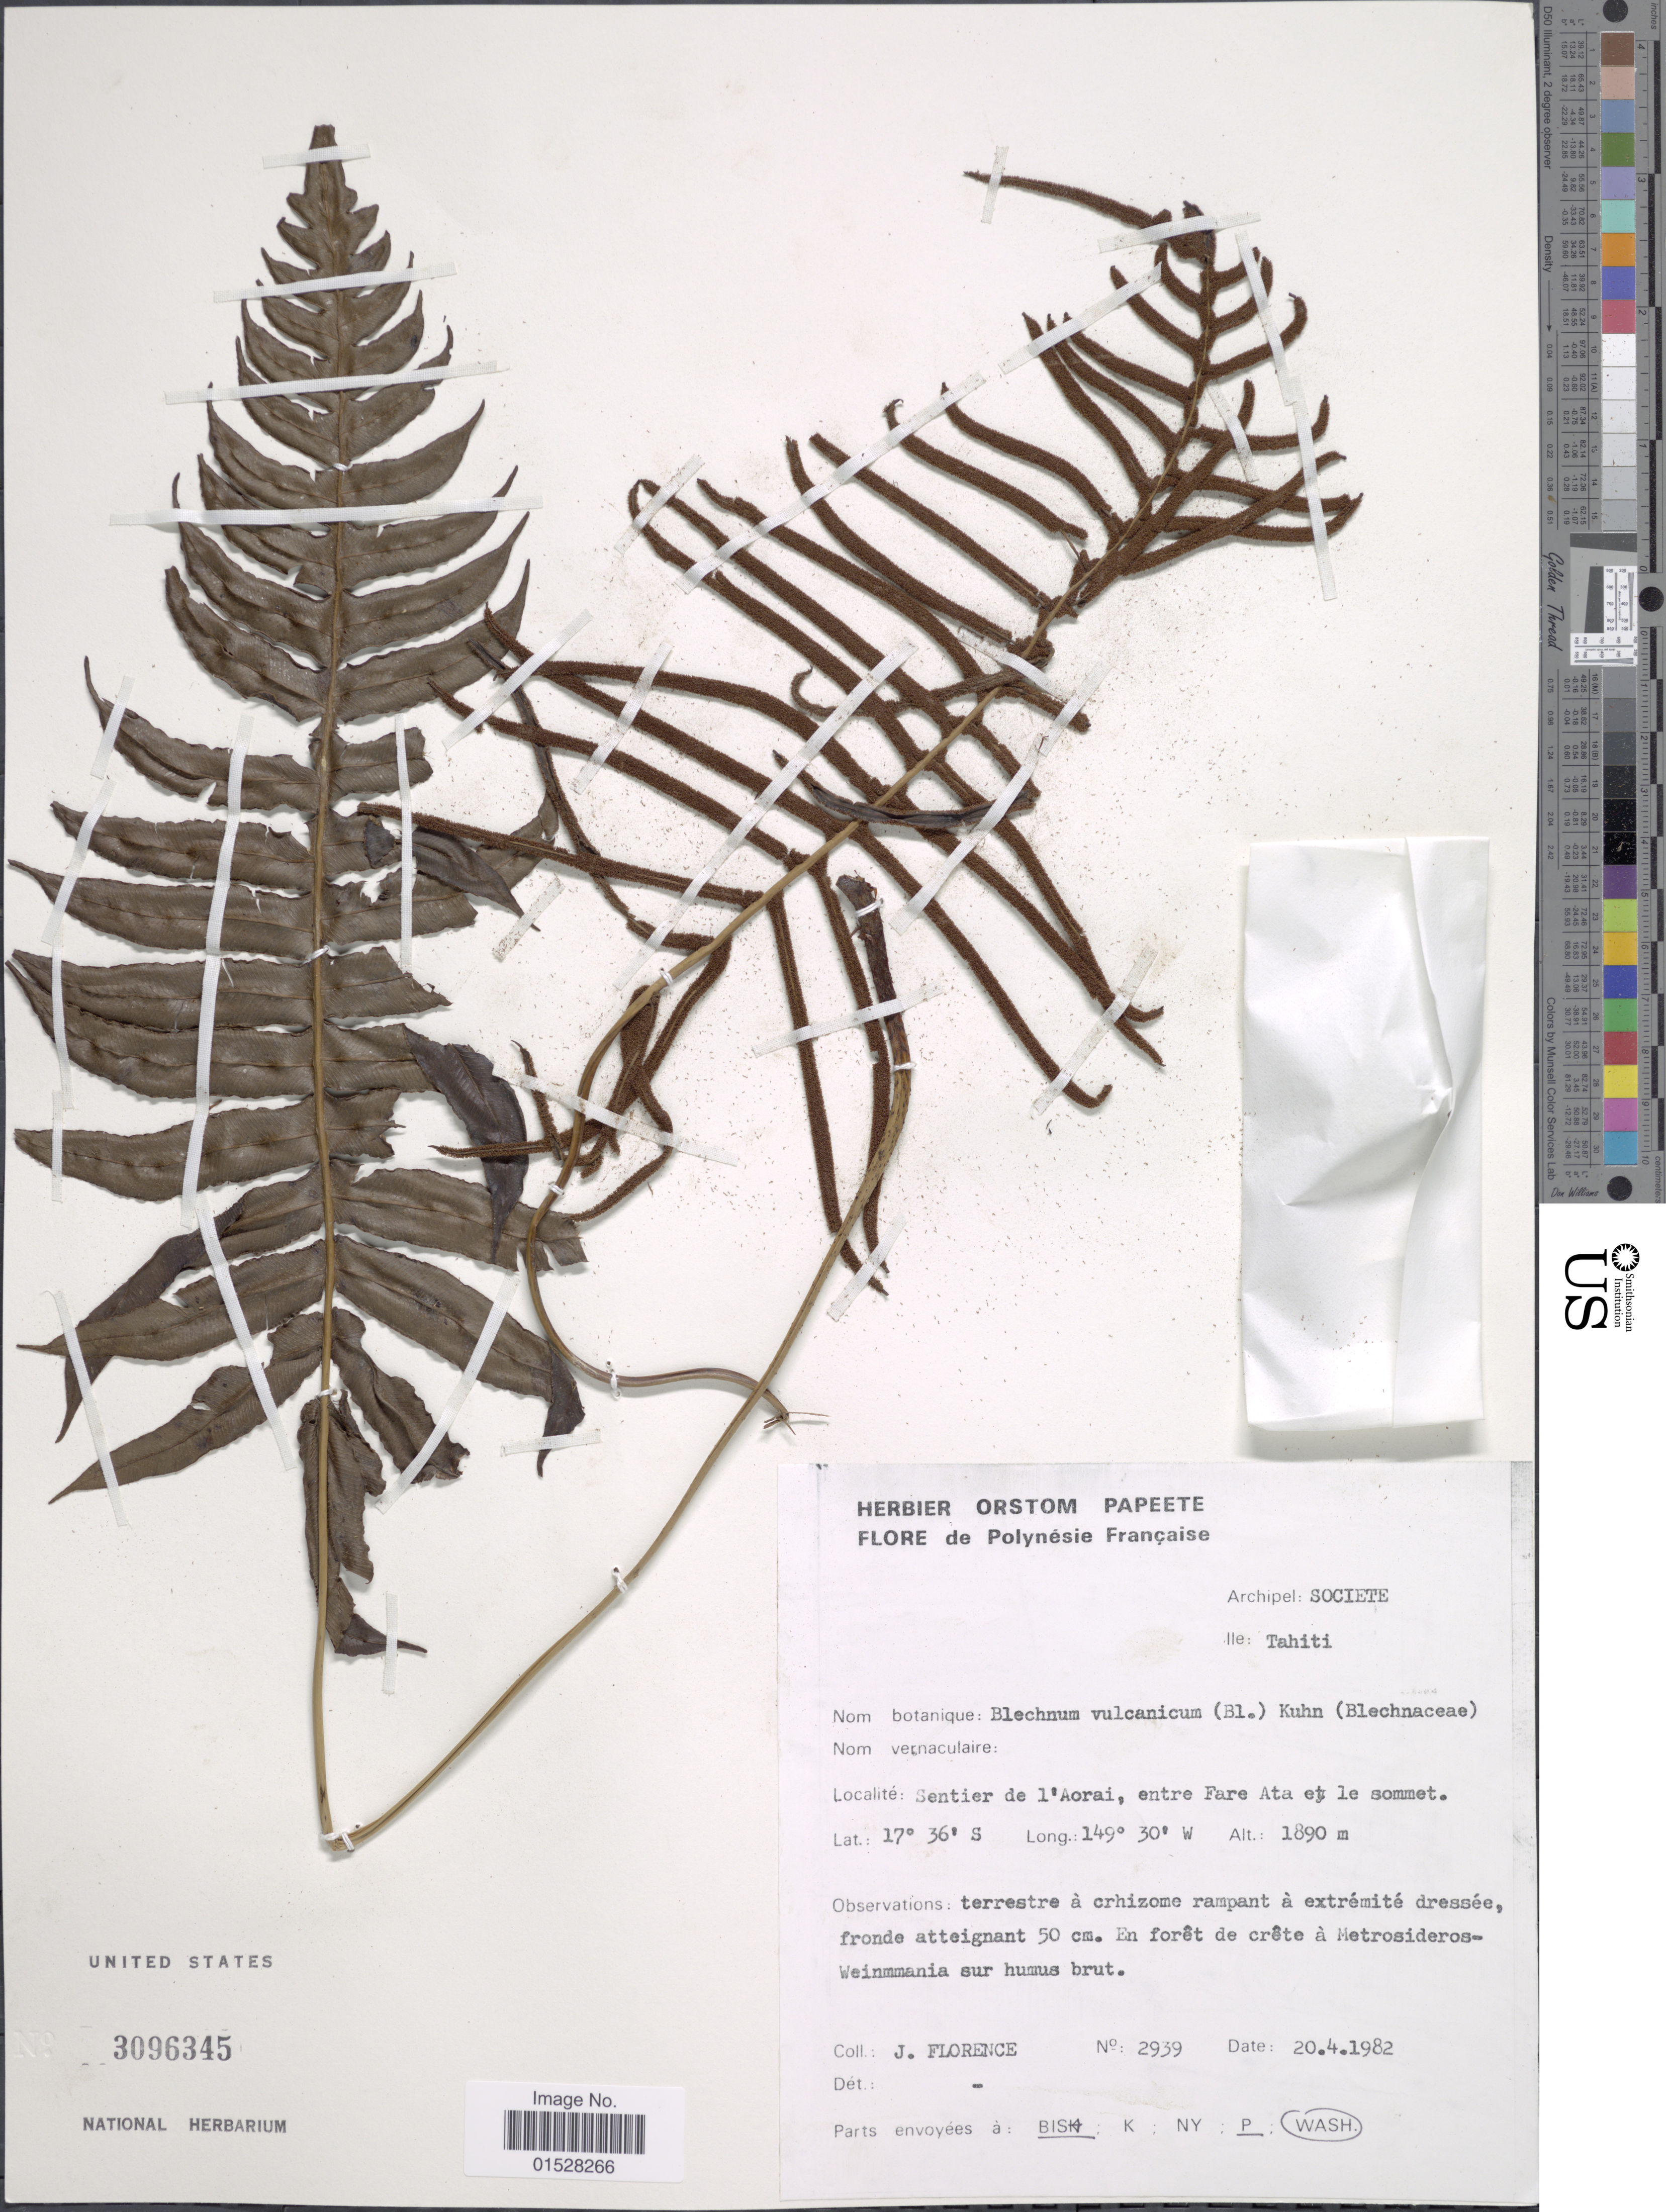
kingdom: Plantae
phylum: Tracheophyta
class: Polypodiopsida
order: Polypodiales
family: Blechnaceae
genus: Blechnum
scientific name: Blechnum vulcanicum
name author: (Blume) Kuhn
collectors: J. Florence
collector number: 2939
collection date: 1982-04-20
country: French Polynesia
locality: Archipel: Societe, Ile: Tahiti, Sentier de l 'Aorai, entre Far Ata et le sommet.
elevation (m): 1890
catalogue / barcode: US 3096345